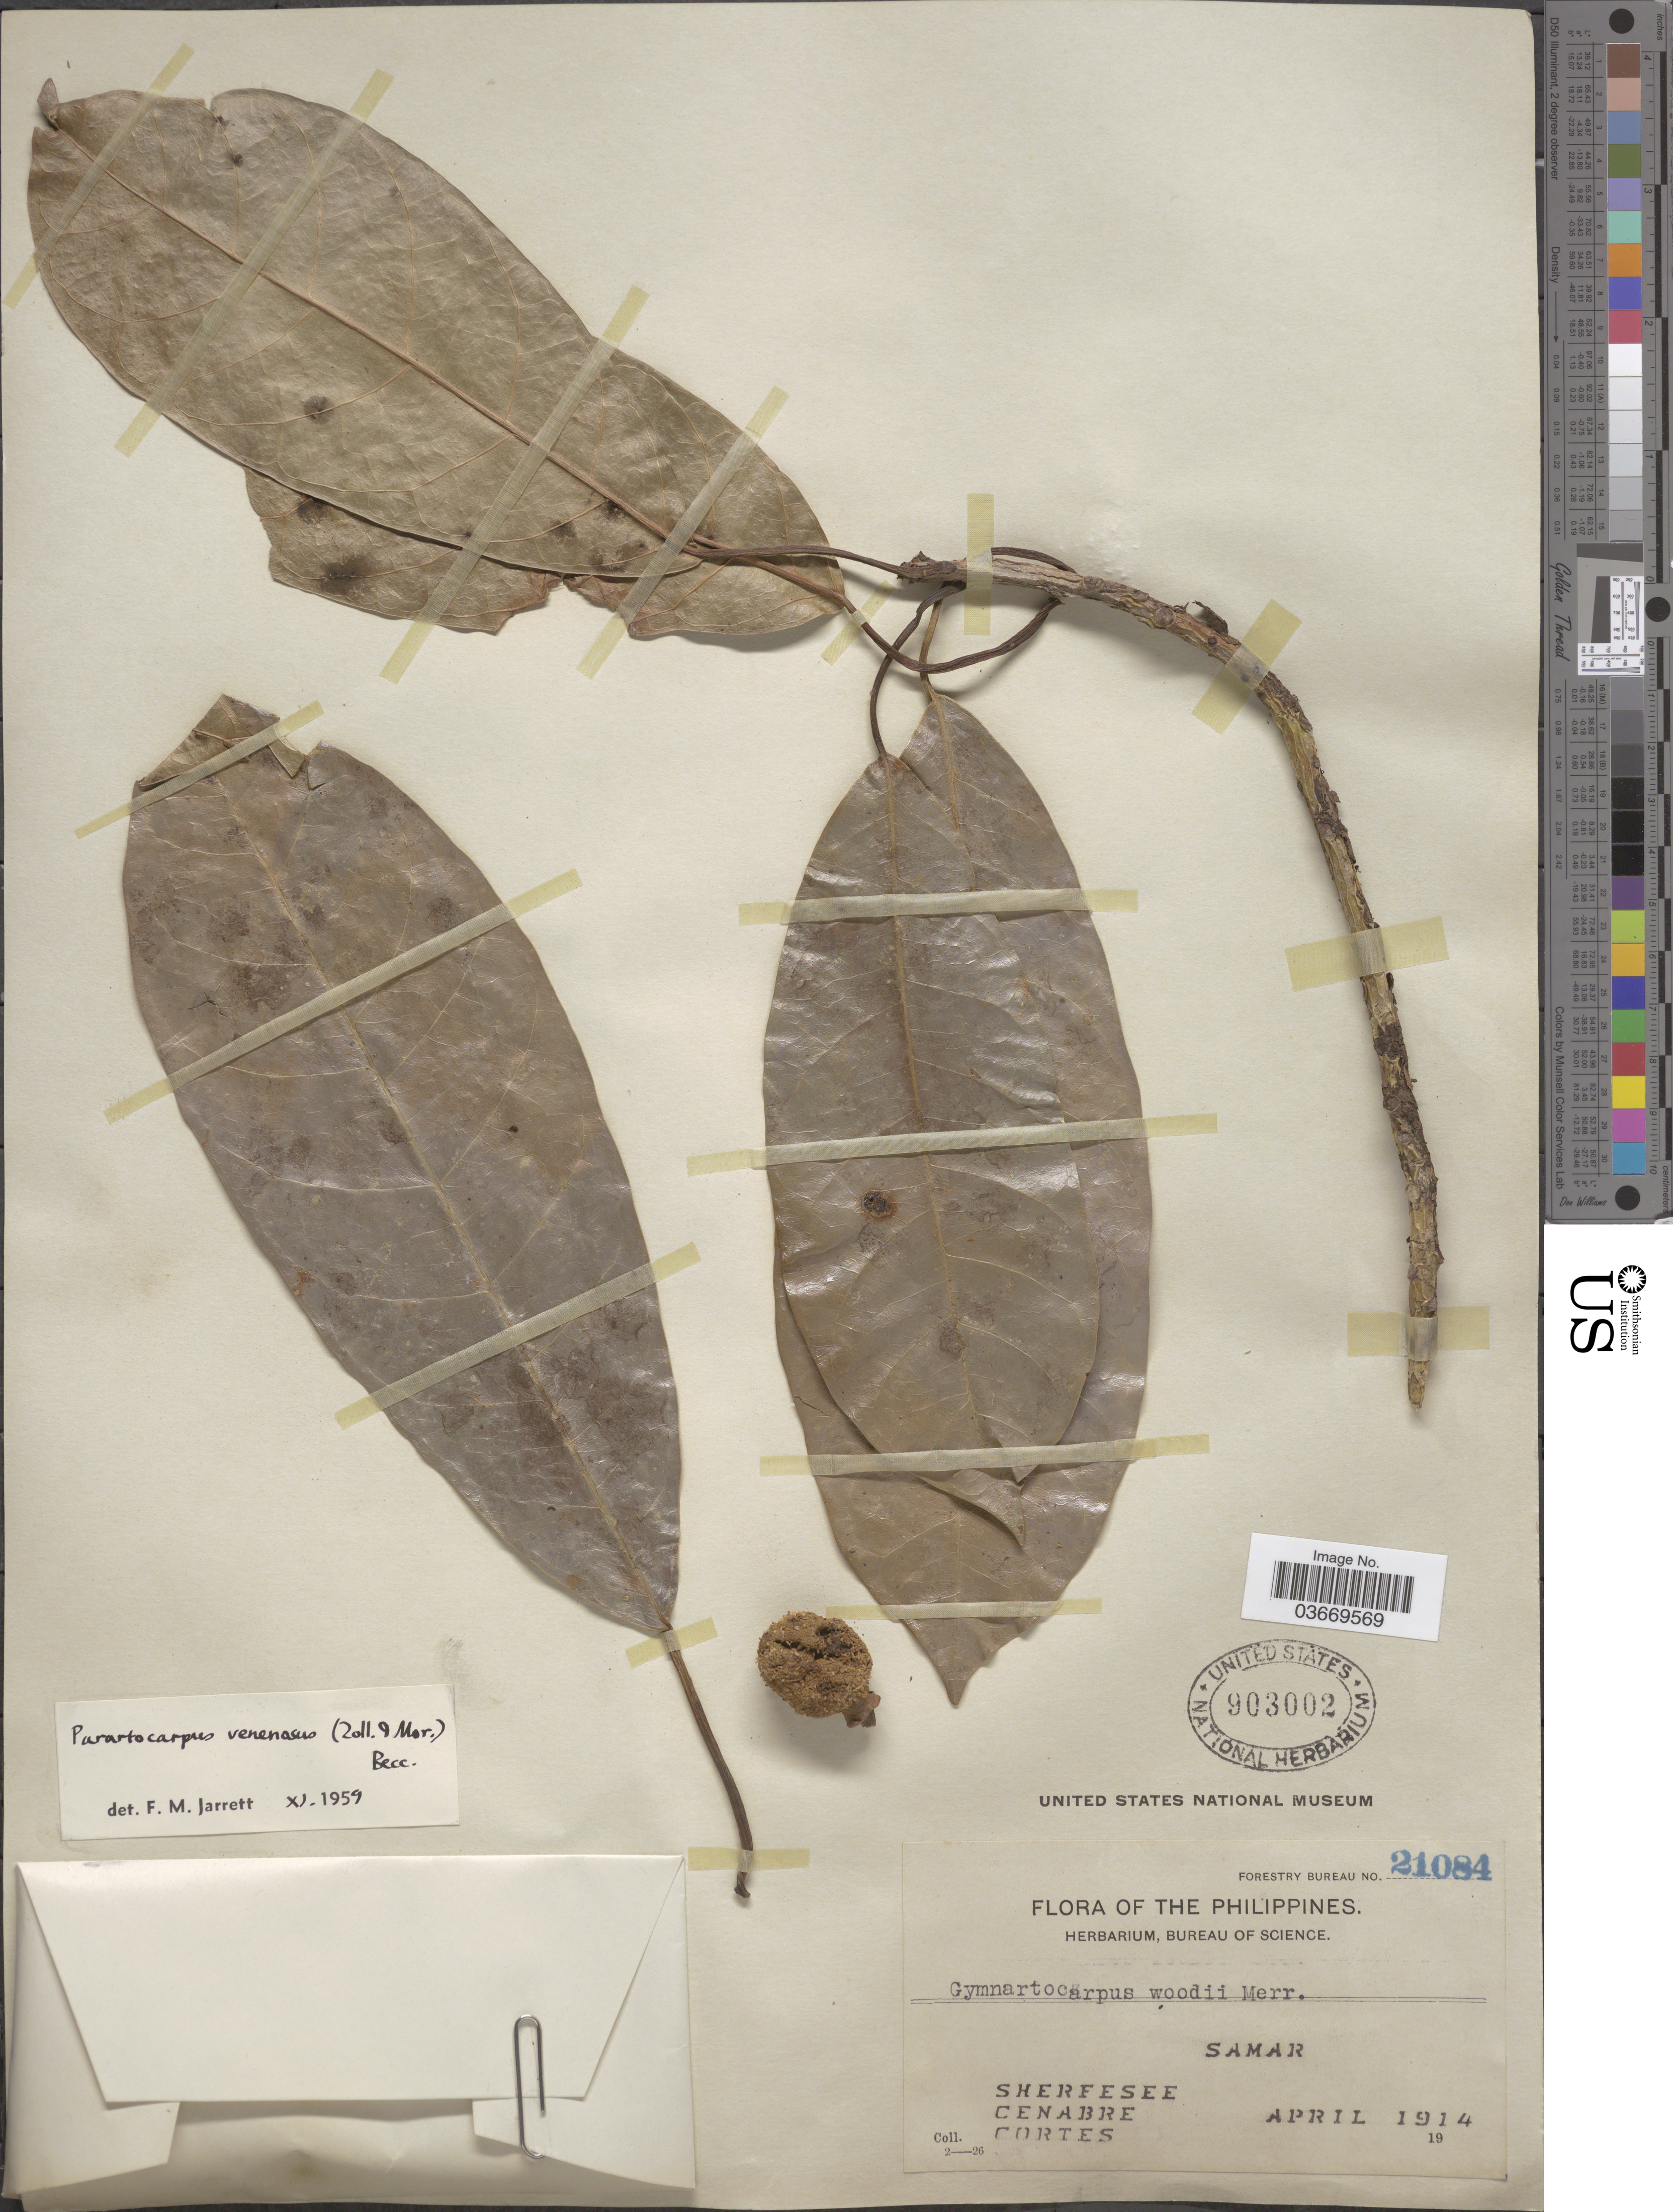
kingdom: Plantae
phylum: Tracheophyta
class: Magnoliopsida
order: Rosales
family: Moraceae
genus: Parartocarpus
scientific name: Parartocarpus venenosus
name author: (Zoll. & Moritzi) Becc.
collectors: -. Sherfesee, -. Cenabre & Cortes, --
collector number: Forestry Bureau 21084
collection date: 1914-04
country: Philippines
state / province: Eastern Visayas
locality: Samar.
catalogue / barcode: US 903002